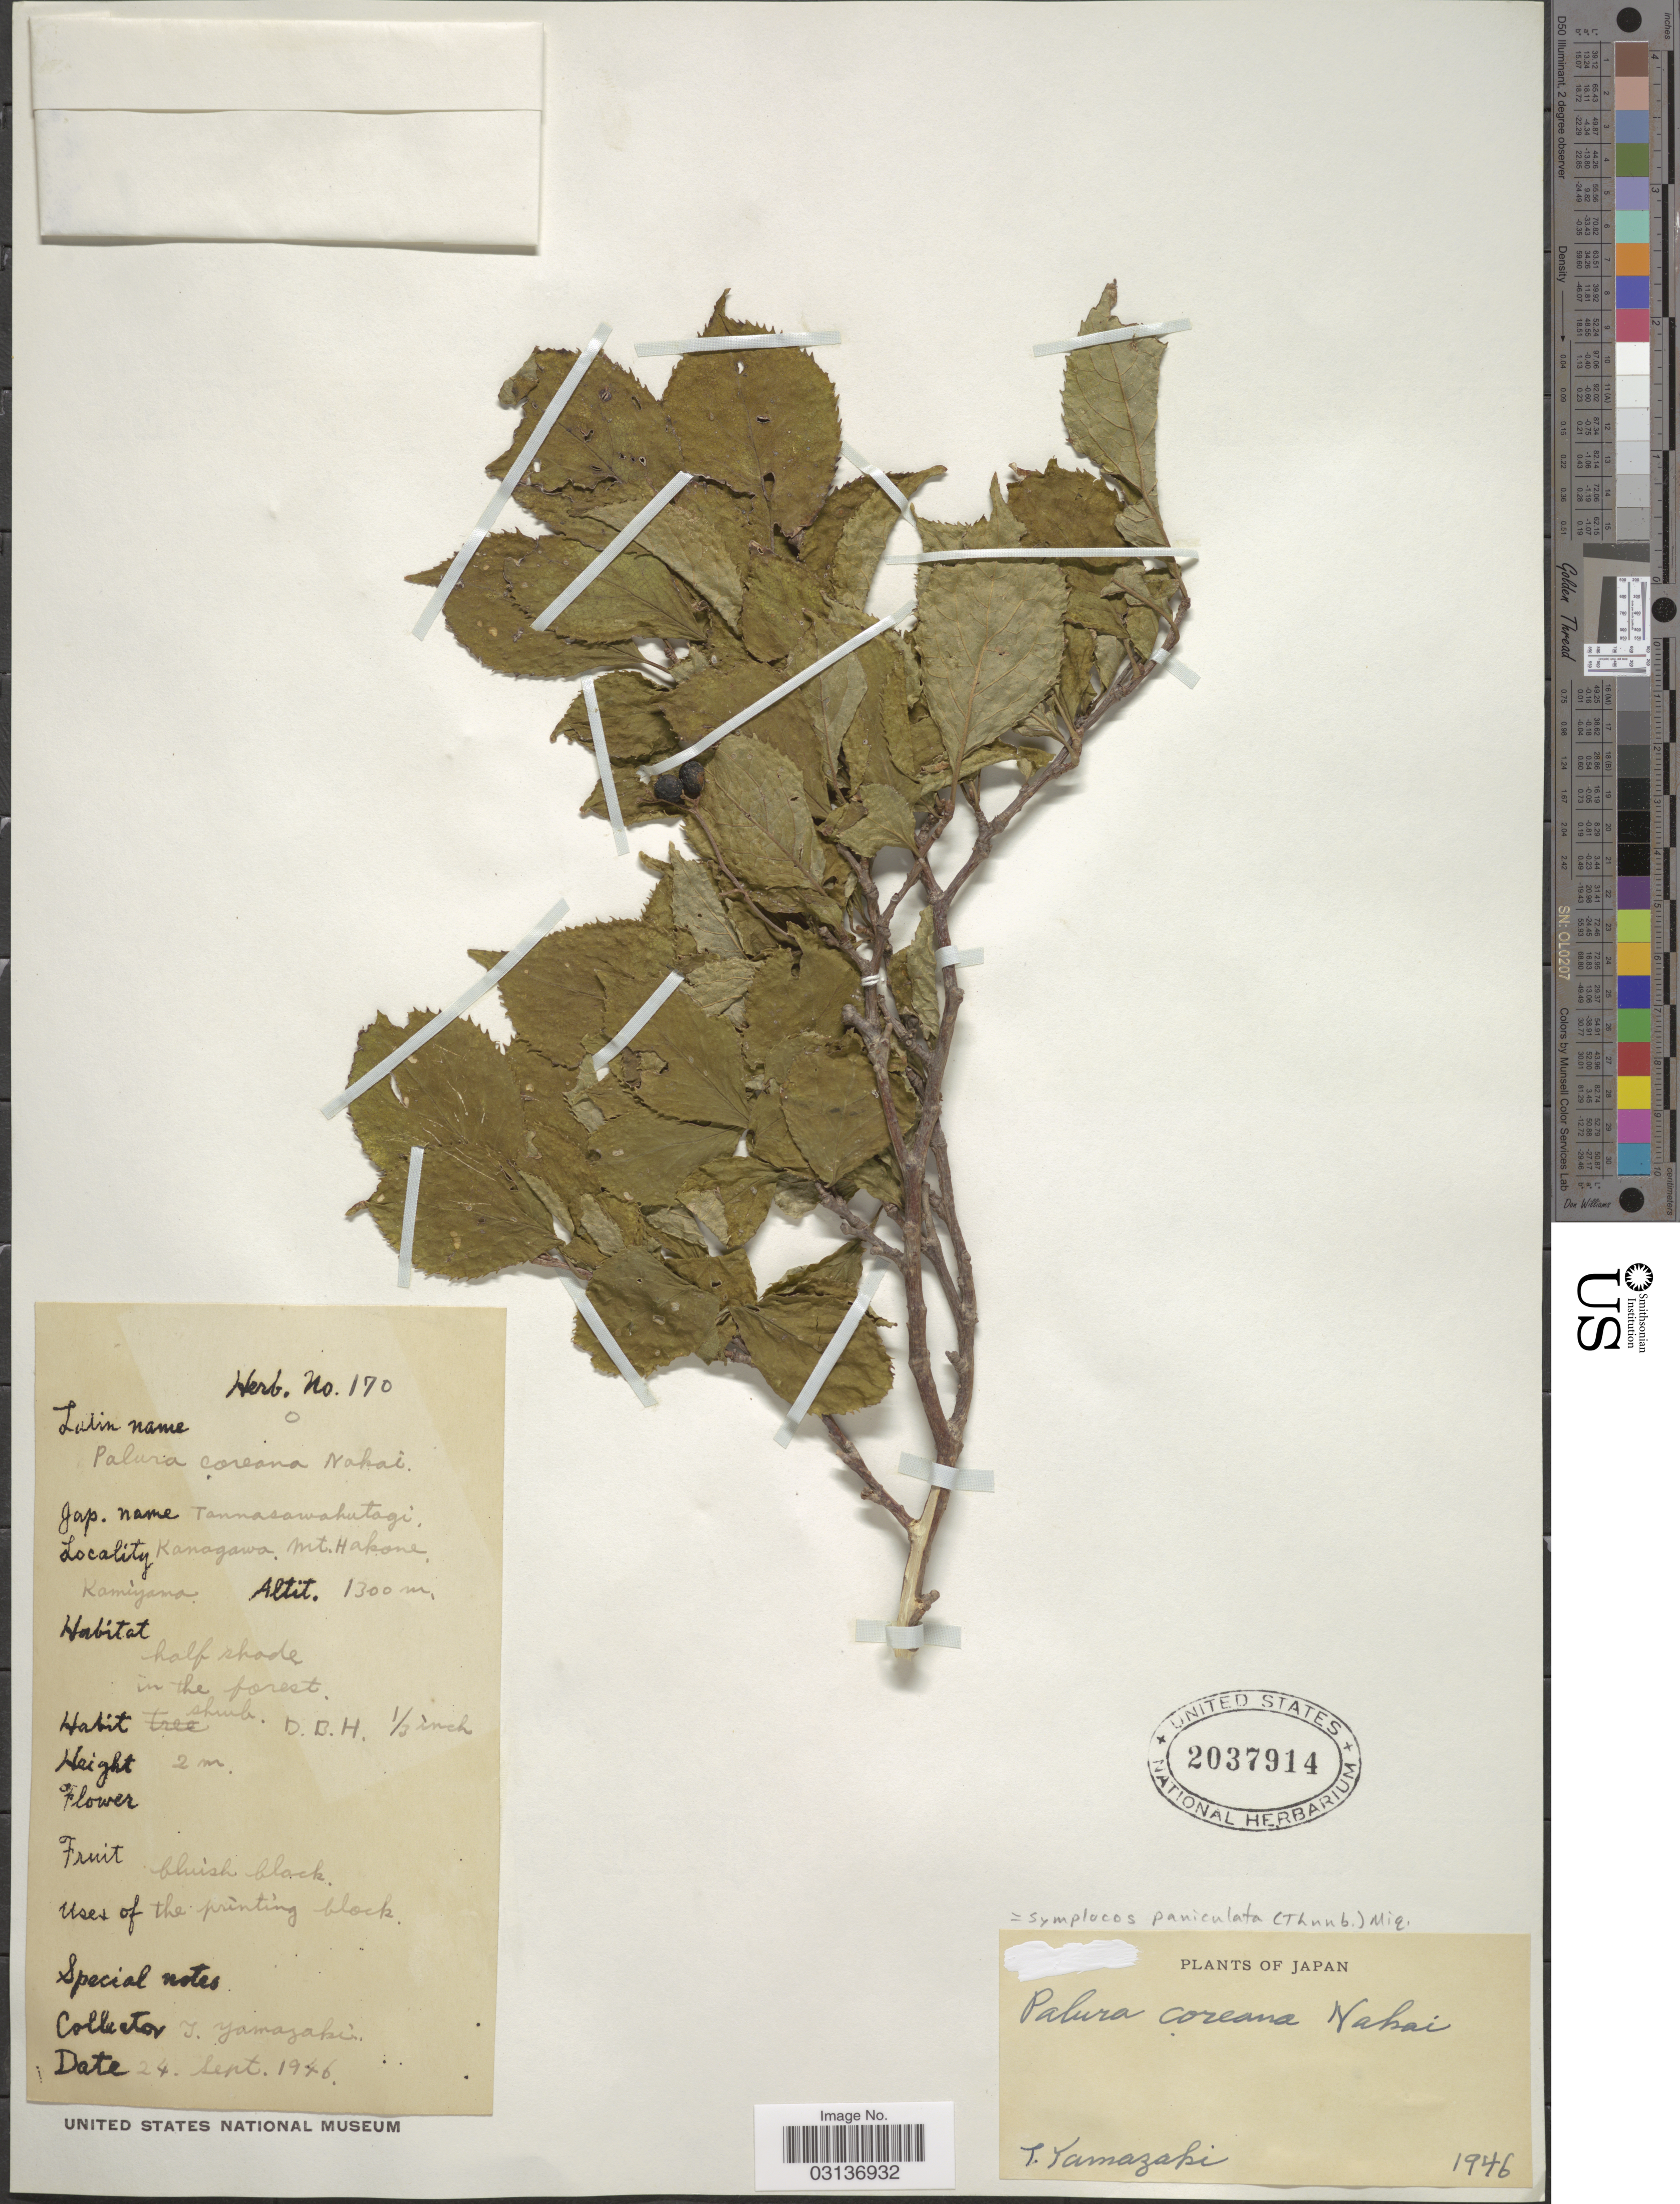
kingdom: Plantae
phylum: Tracheophyta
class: Magnoliopsida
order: Ericales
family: Symplocaceae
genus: Symplocos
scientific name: Symplocos paniculata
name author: Miq.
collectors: T. Yamazaki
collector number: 170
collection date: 1946-09-24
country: Japan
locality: Kanagawa, Mt. Hakone, Kamiyana.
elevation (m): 1300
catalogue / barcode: US 2037914